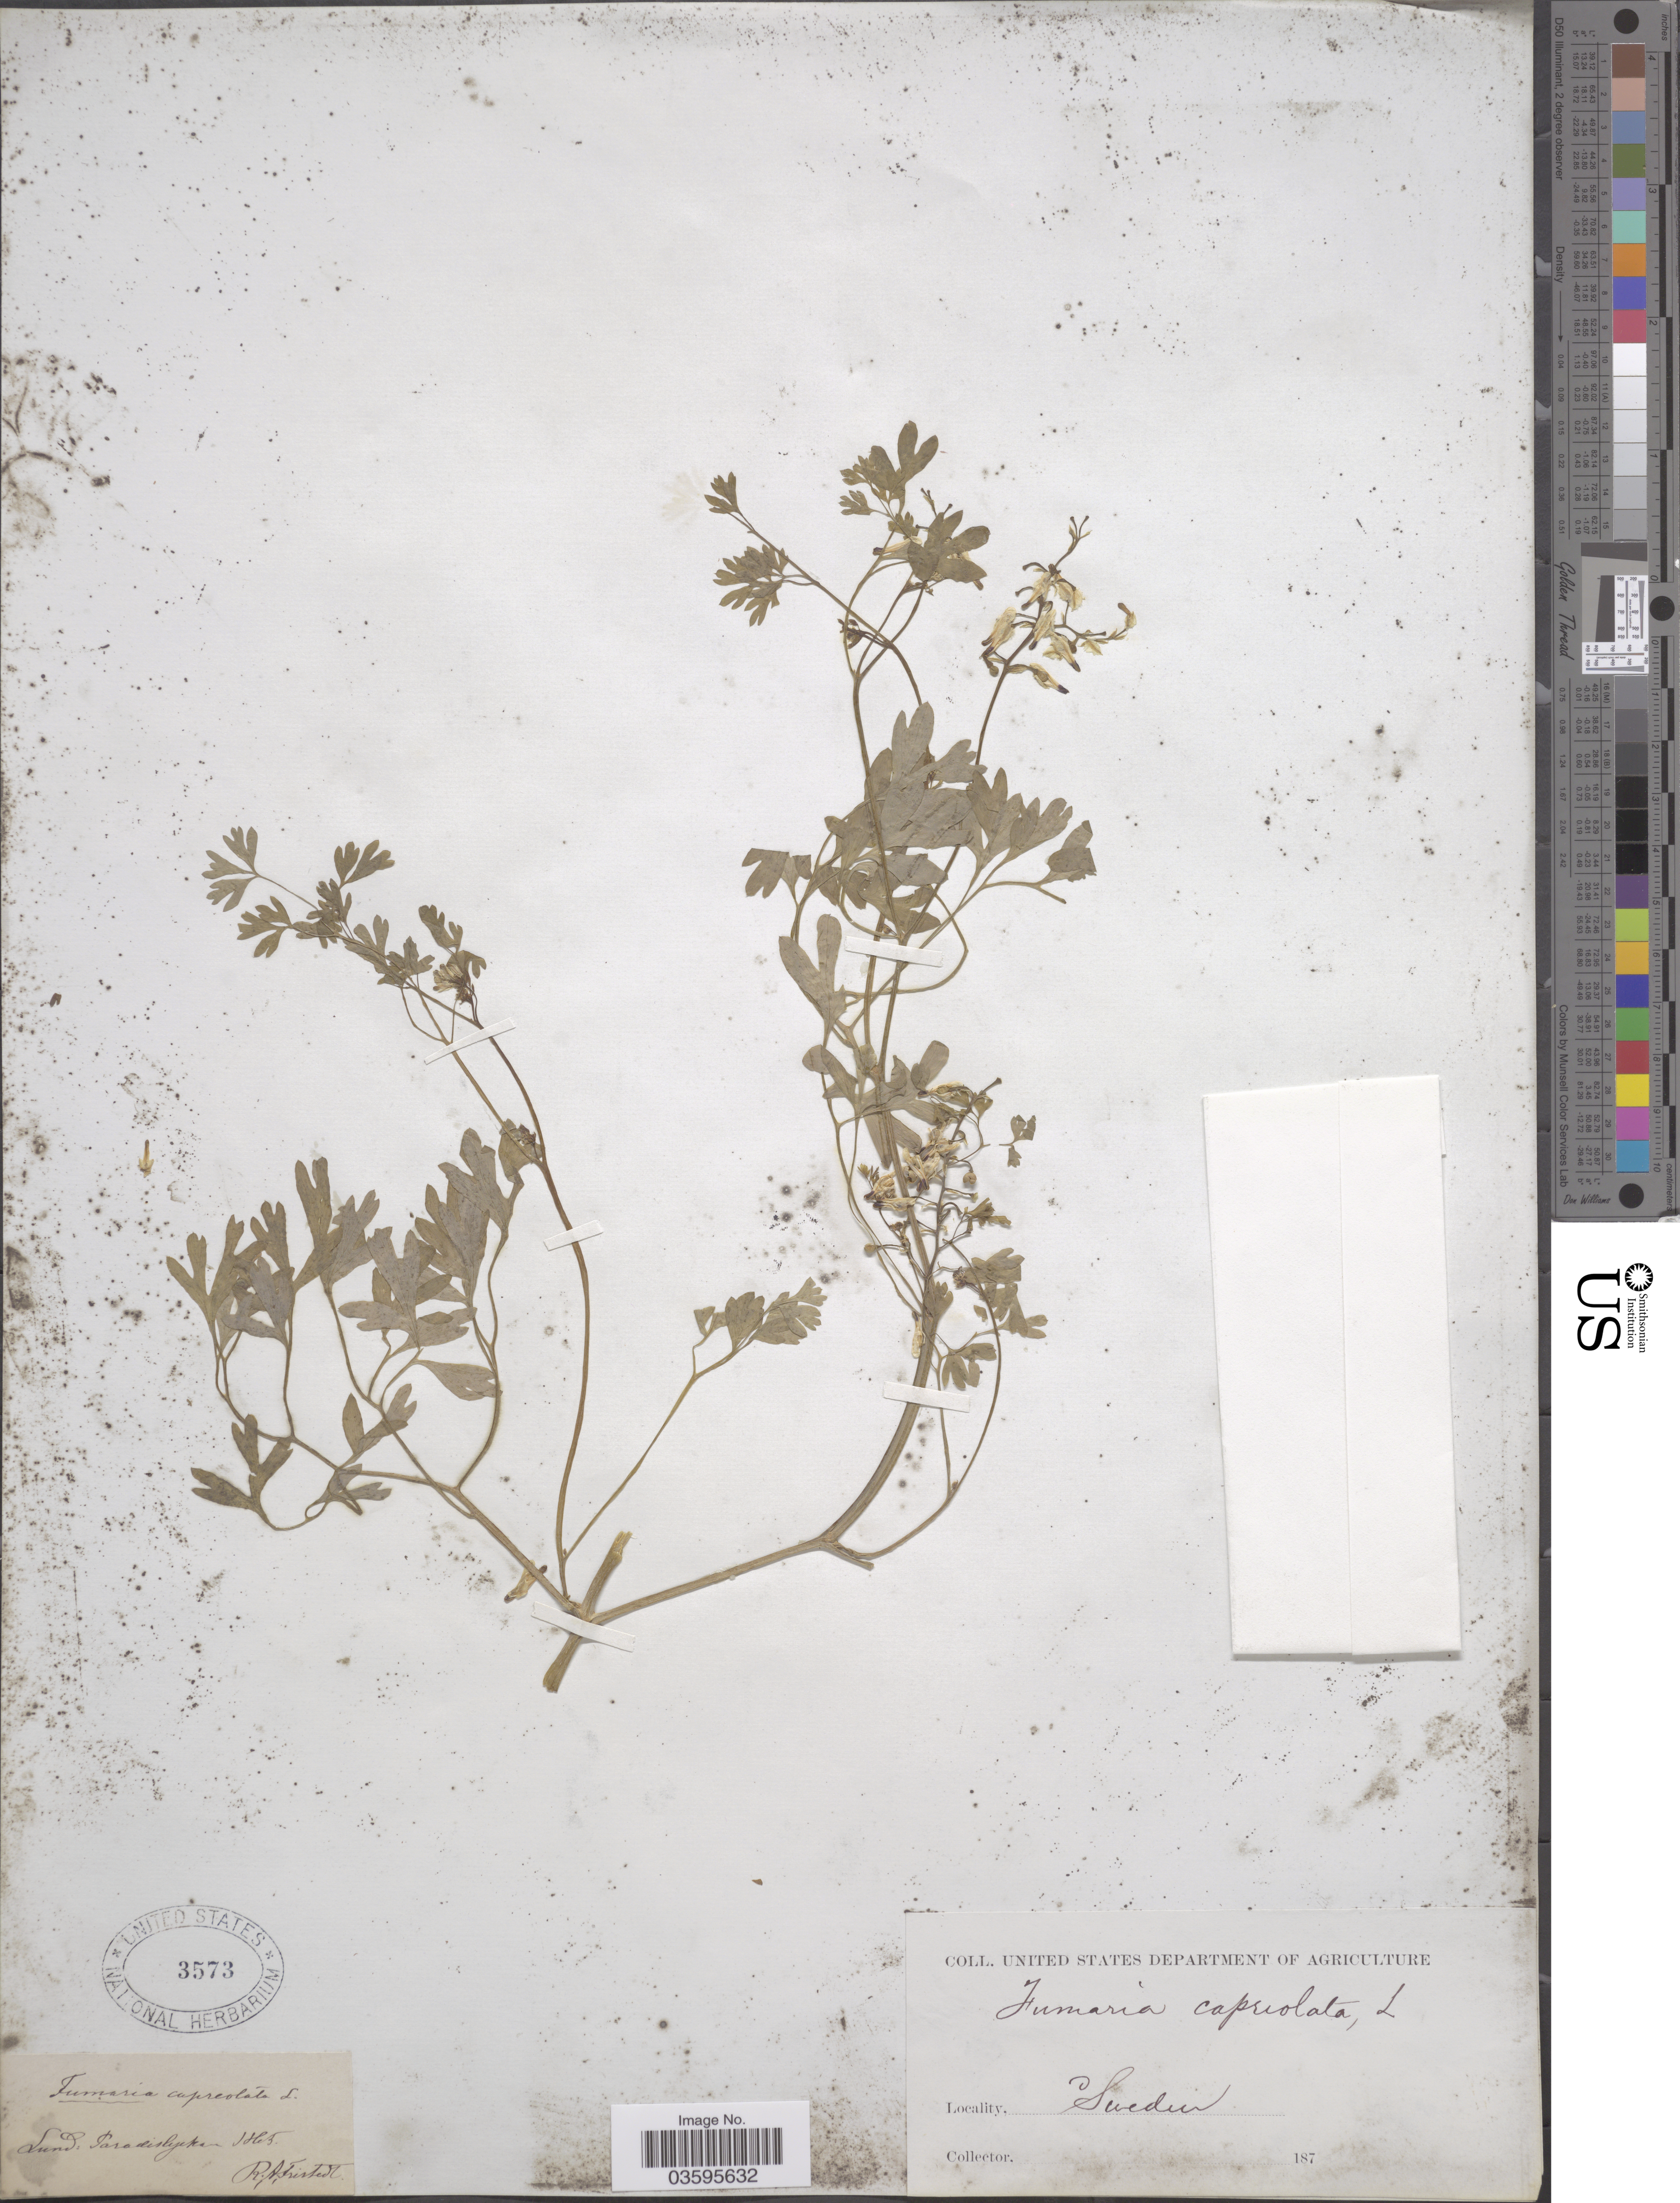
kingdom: Plantae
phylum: Tracheophyta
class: Magnoliopsida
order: Ranunculales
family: Papaveraceae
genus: Fumaria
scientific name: Fumaria capreolata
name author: L.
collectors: R. Fristedt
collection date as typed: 187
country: Sweden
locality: Lund: Paradislyckan.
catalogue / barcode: US 3573